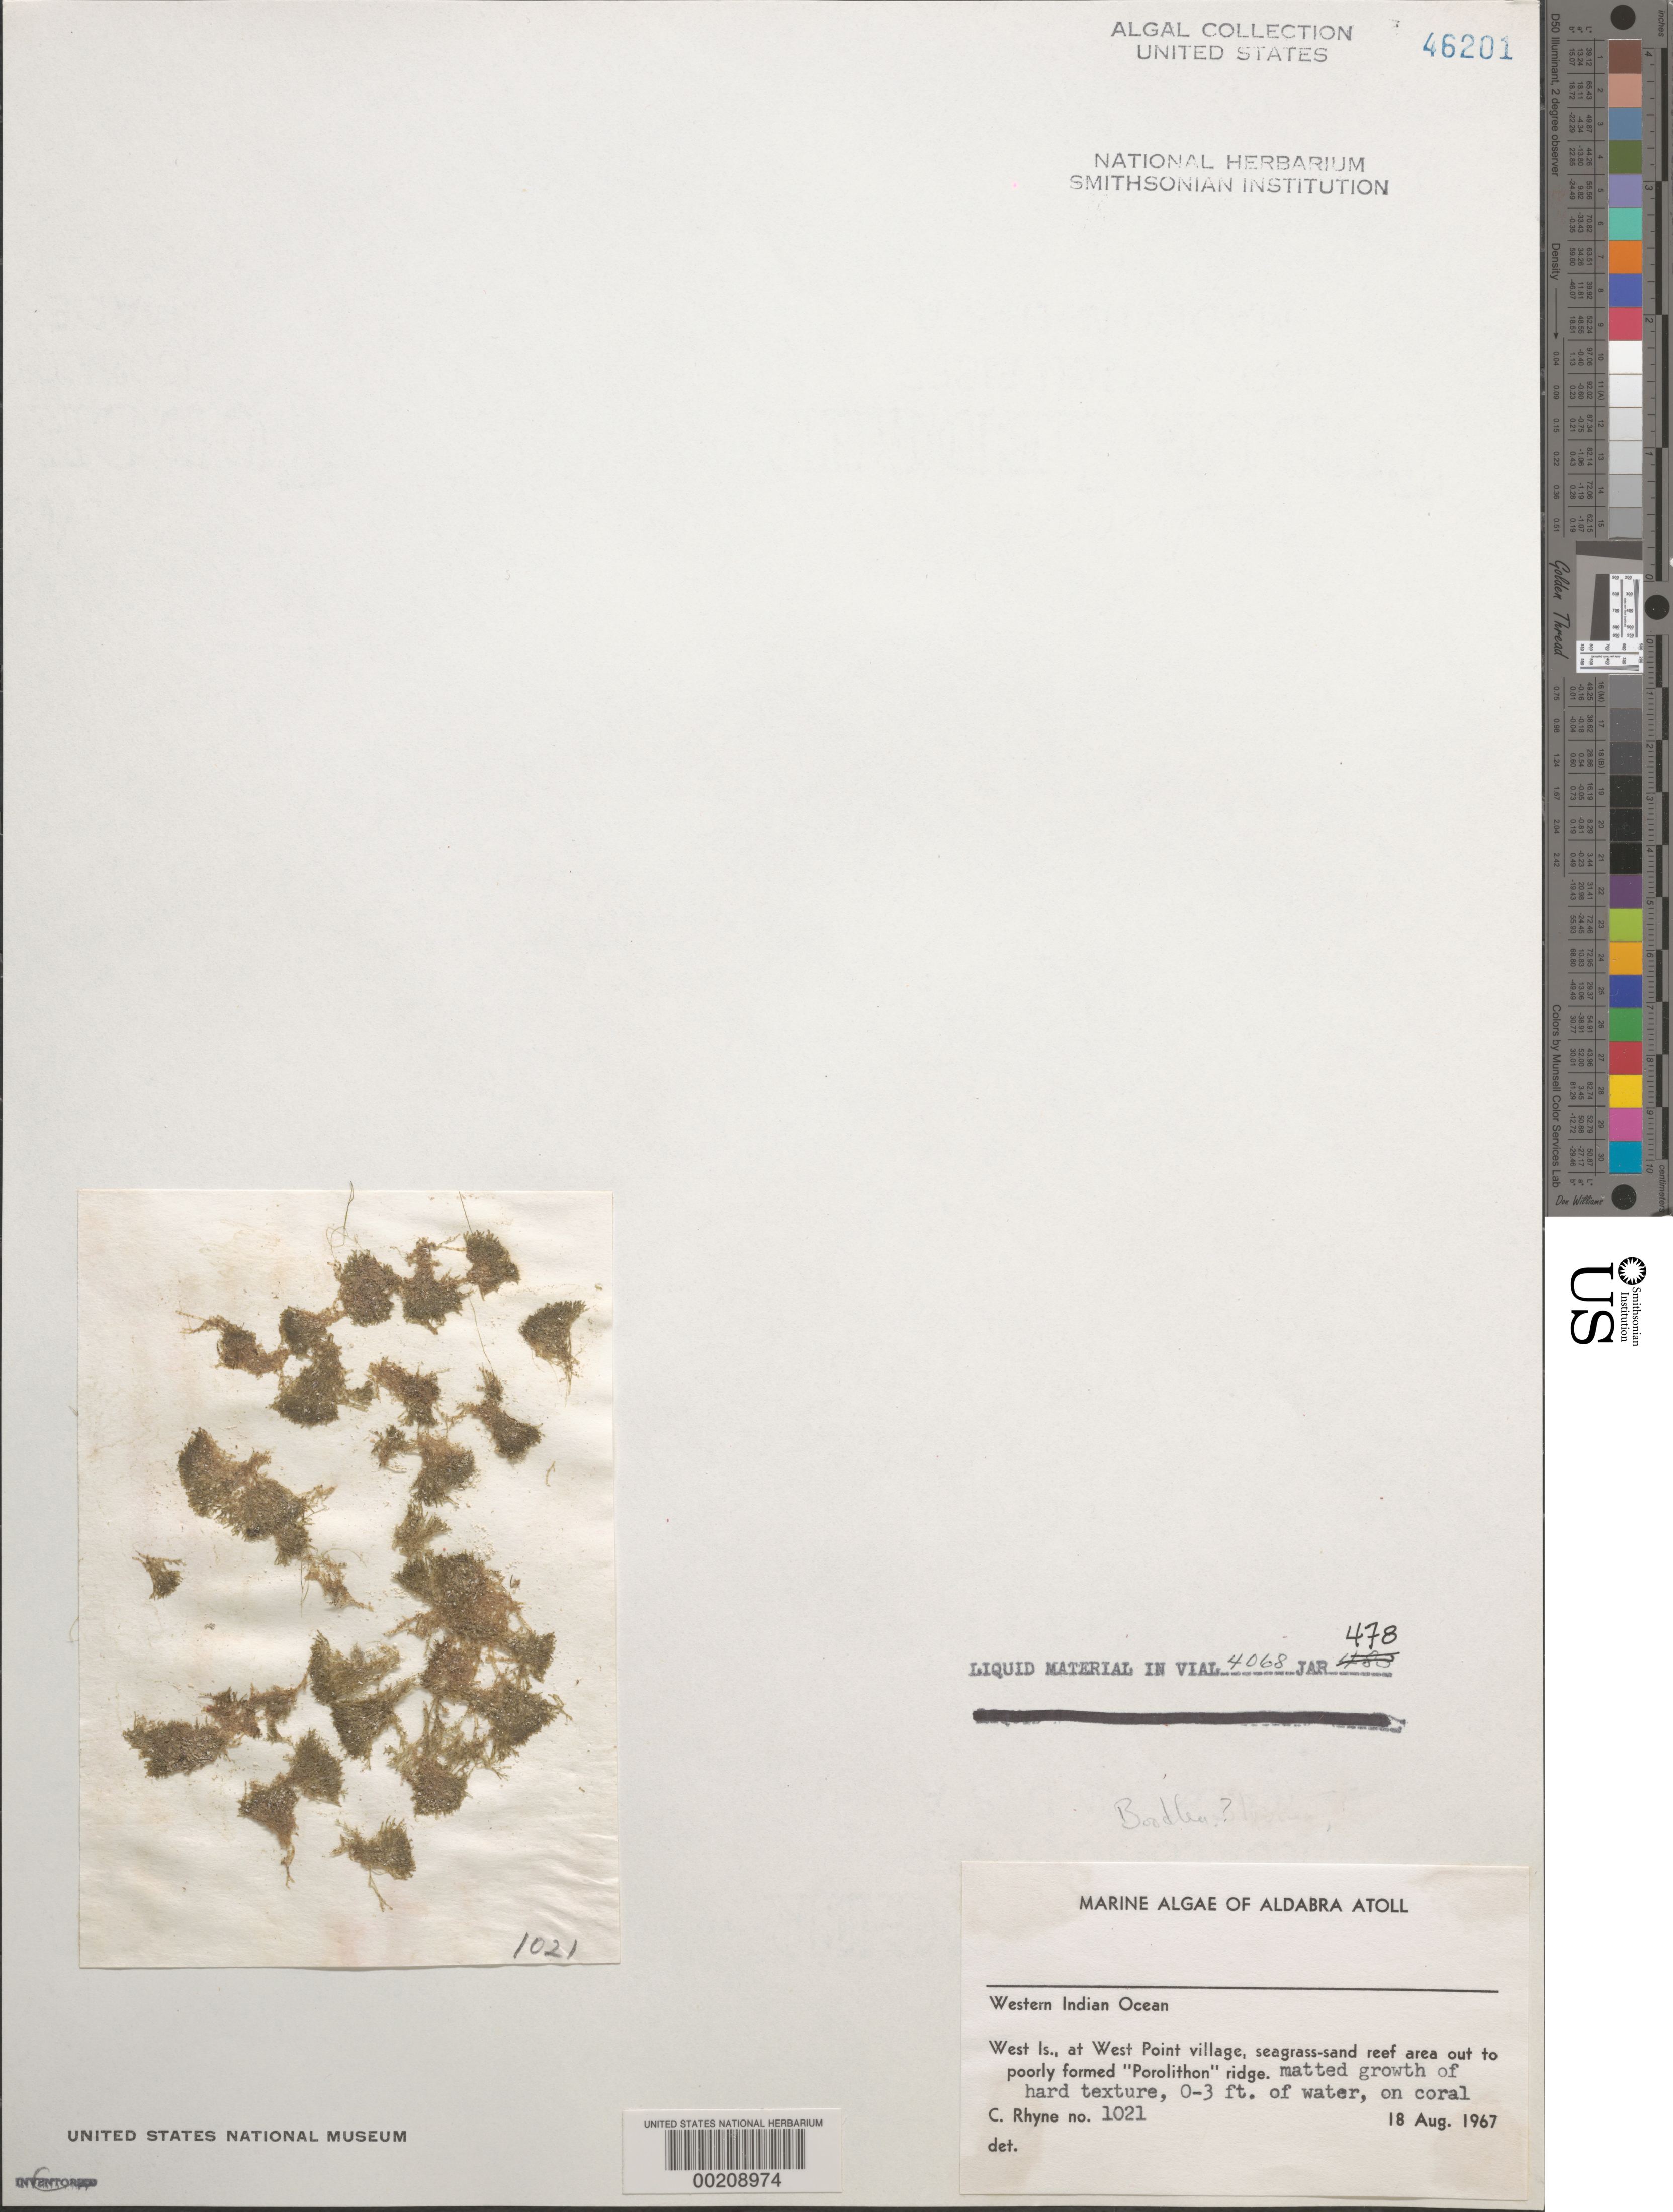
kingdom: Plantae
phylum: Chlorophyta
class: Ulvophyceae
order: Siphonocladales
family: Boodleaceae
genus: Boodlea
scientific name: Boodlea sp.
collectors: C. Rhyne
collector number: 1021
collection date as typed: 18 Aug 1967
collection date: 1967-08-18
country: Seychelles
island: Aldabra Atoll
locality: West Islet, West Point Village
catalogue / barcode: US 46201